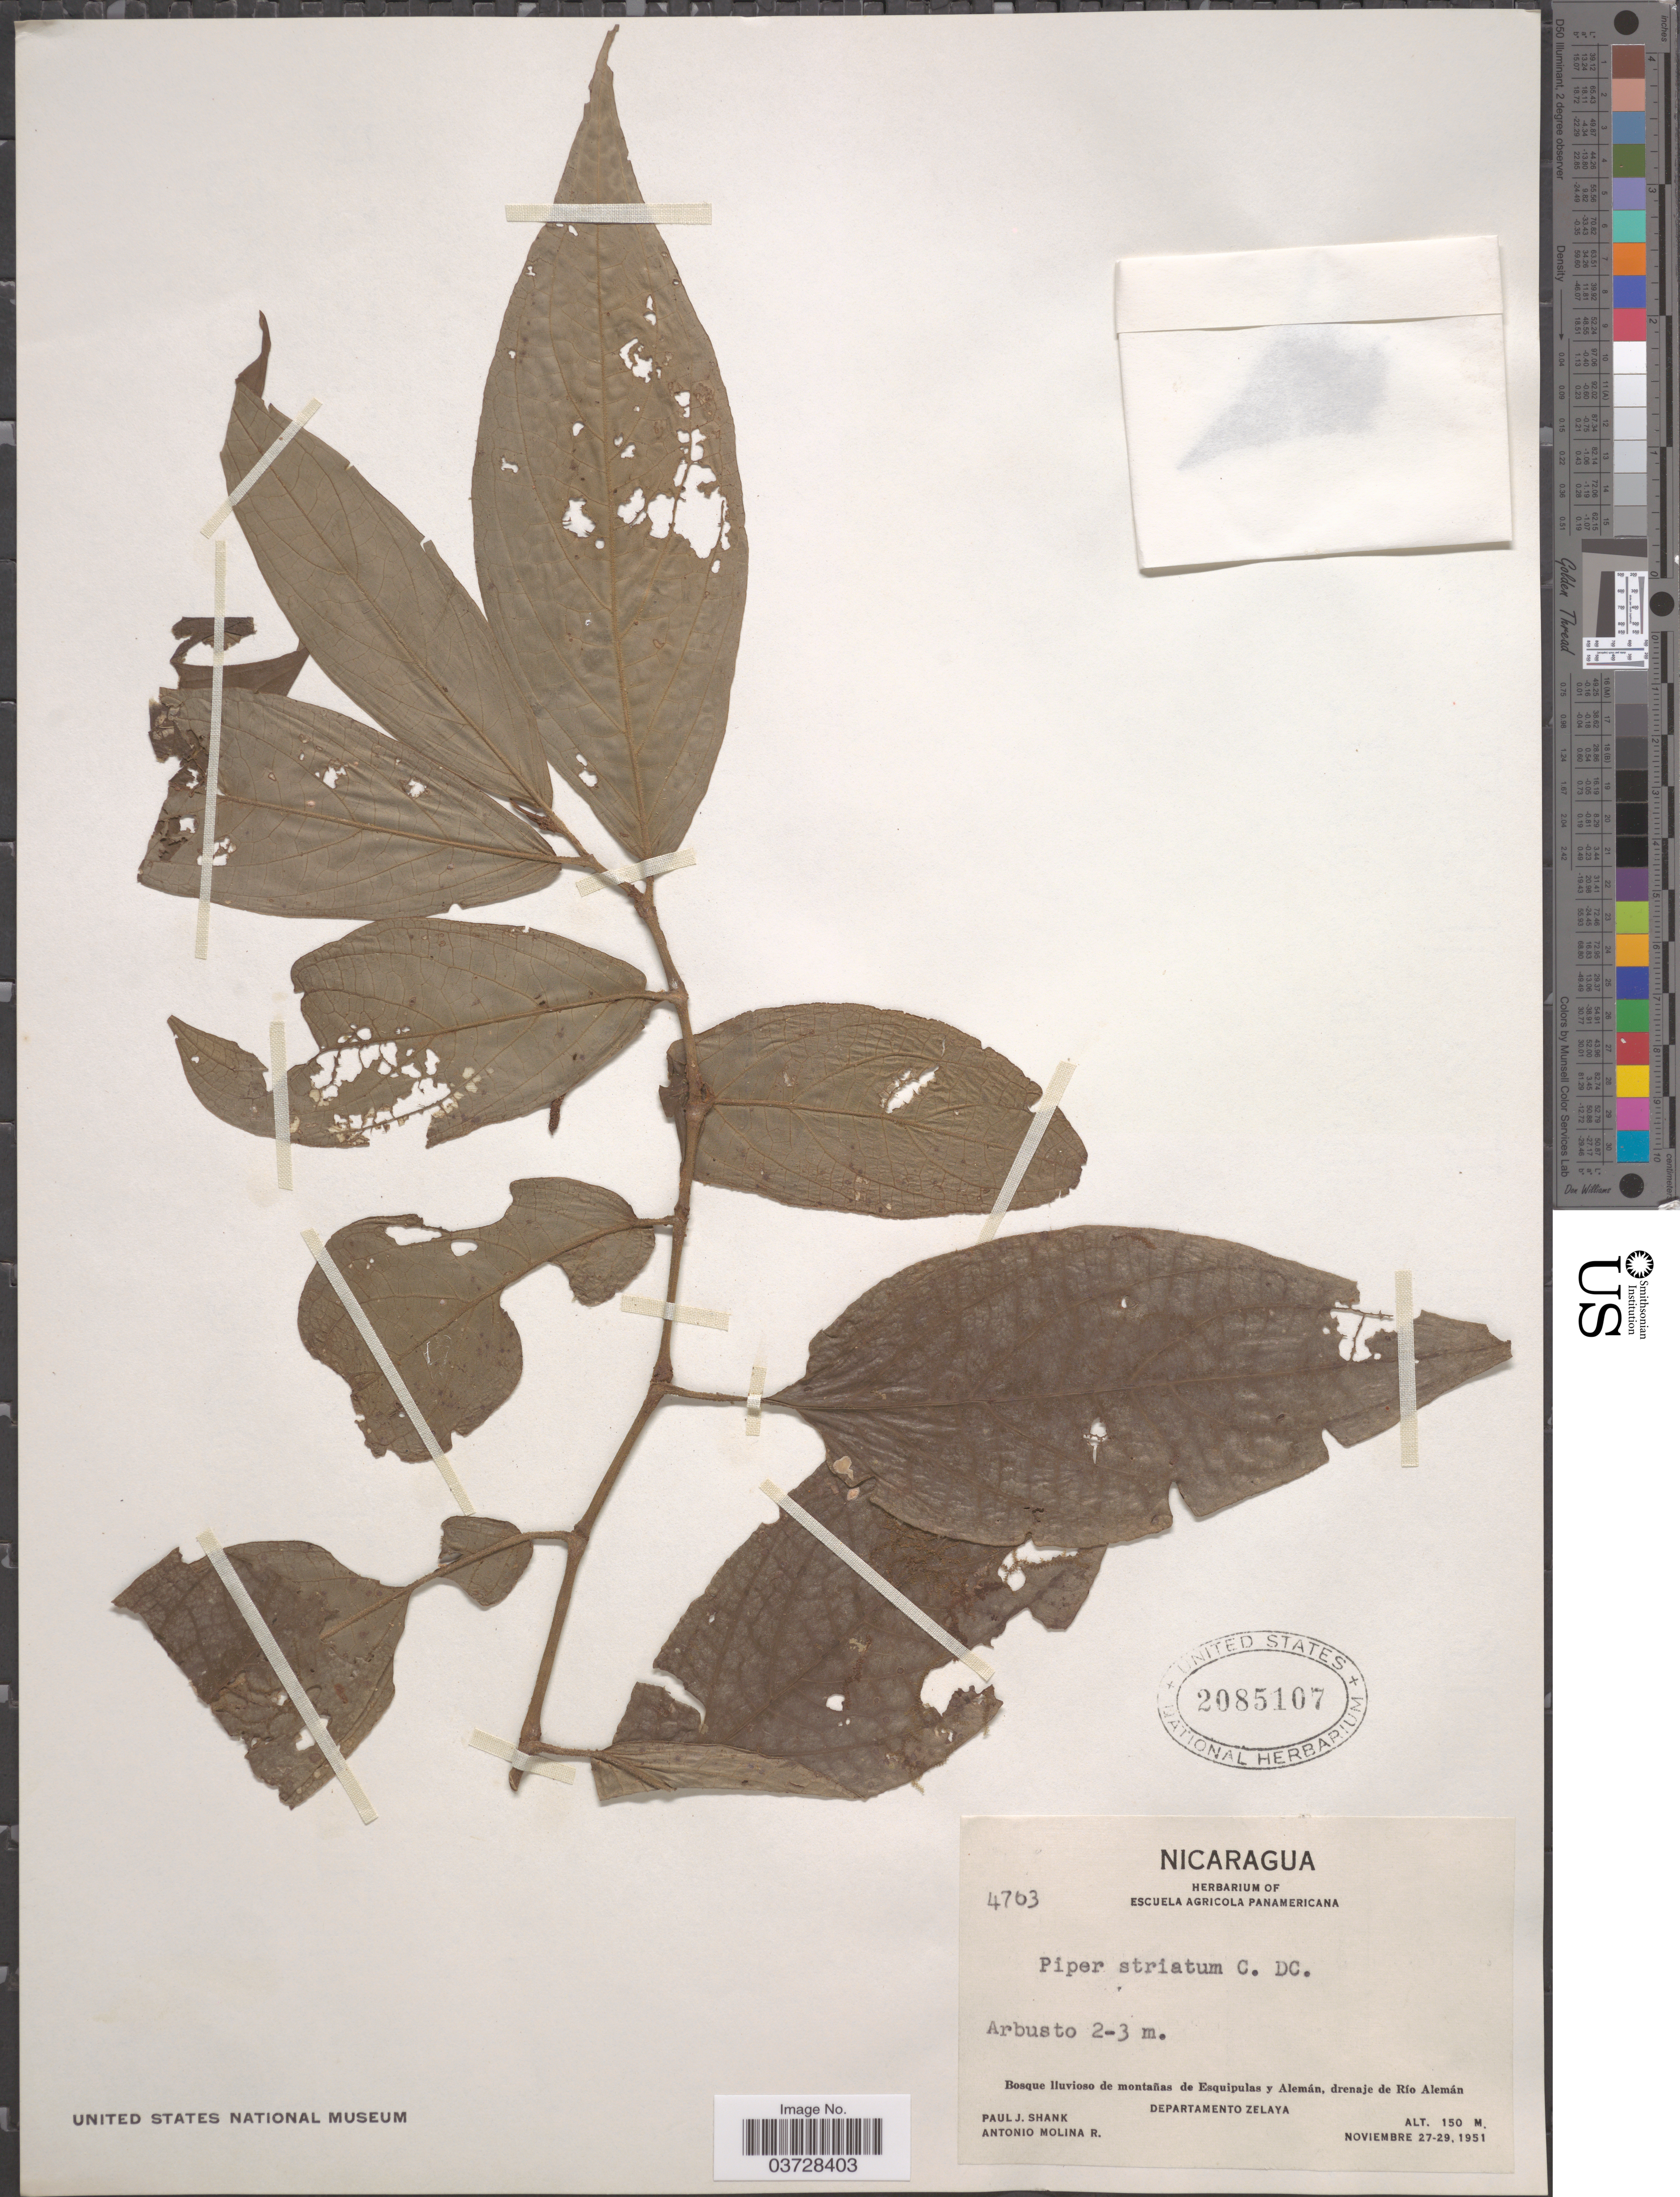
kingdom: Plantae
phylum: Tracheophyta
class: Magnoliopsida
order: Piperales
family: Piperaceae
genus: Piper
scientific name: Piper striatum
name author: C. DC. in Elmer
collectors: P. J. Shank & A. Molina R.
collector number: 4763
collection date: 1951-11-27/1951-11-29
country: Nicaragua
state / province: Atlántico Norte / Atlántico Sur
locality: Bosque lluvioso de montañas de Esquipulas y Alemán, drenaje de Río Alemán. Departamento Zelaya.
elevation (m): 150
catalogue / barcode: US 2085107